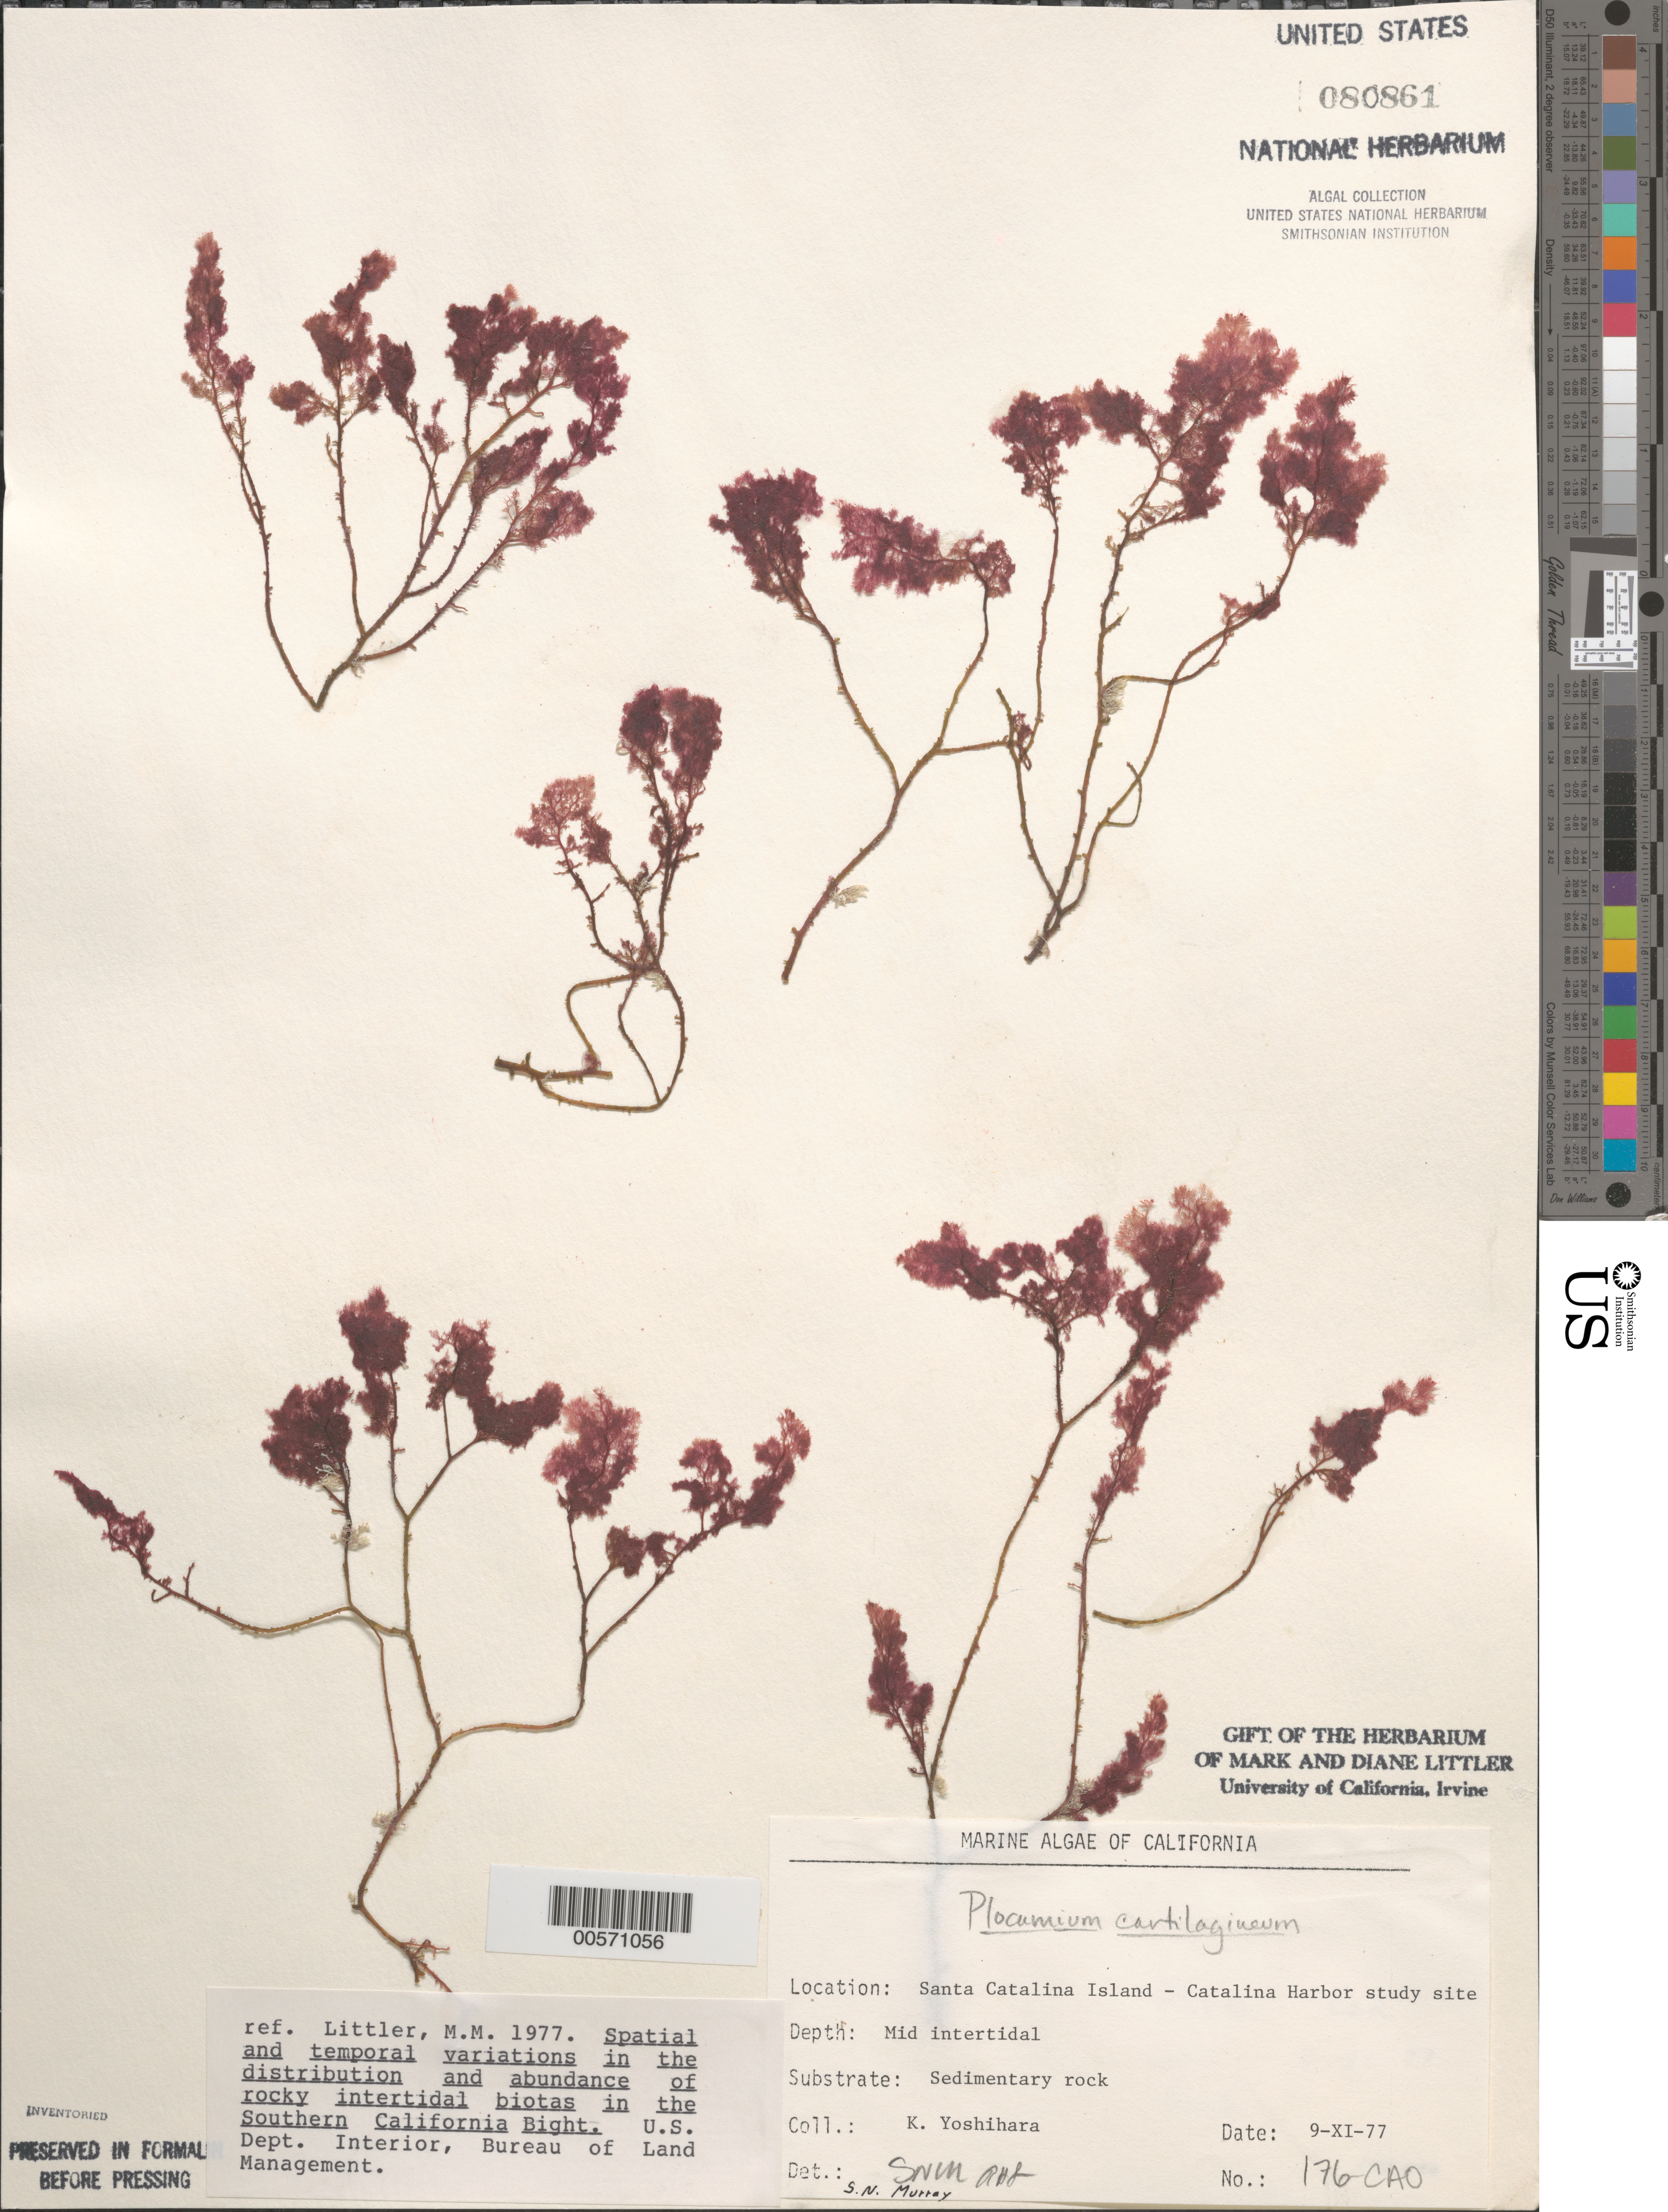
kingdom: Plantae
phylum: Rhodophyta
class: Florideophyceae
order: Plocamiales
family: Plocamiaceae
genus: Plocamium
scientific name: Plocamium cartilagineum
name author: (L.) P.S. Dixon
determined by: Sims, Robert H.; Murray, S. N.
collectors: K. Yoshihara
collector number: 176-cao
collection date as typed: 09 Nov 1977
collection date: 1977-11-09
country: United States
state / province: California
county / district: Los Angeles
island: Santa Catalina Island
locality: West side of Catalina Harbor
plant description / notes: BLM-SOCALBIGHT Rocky Intertidal Survey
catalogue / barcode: US 80861